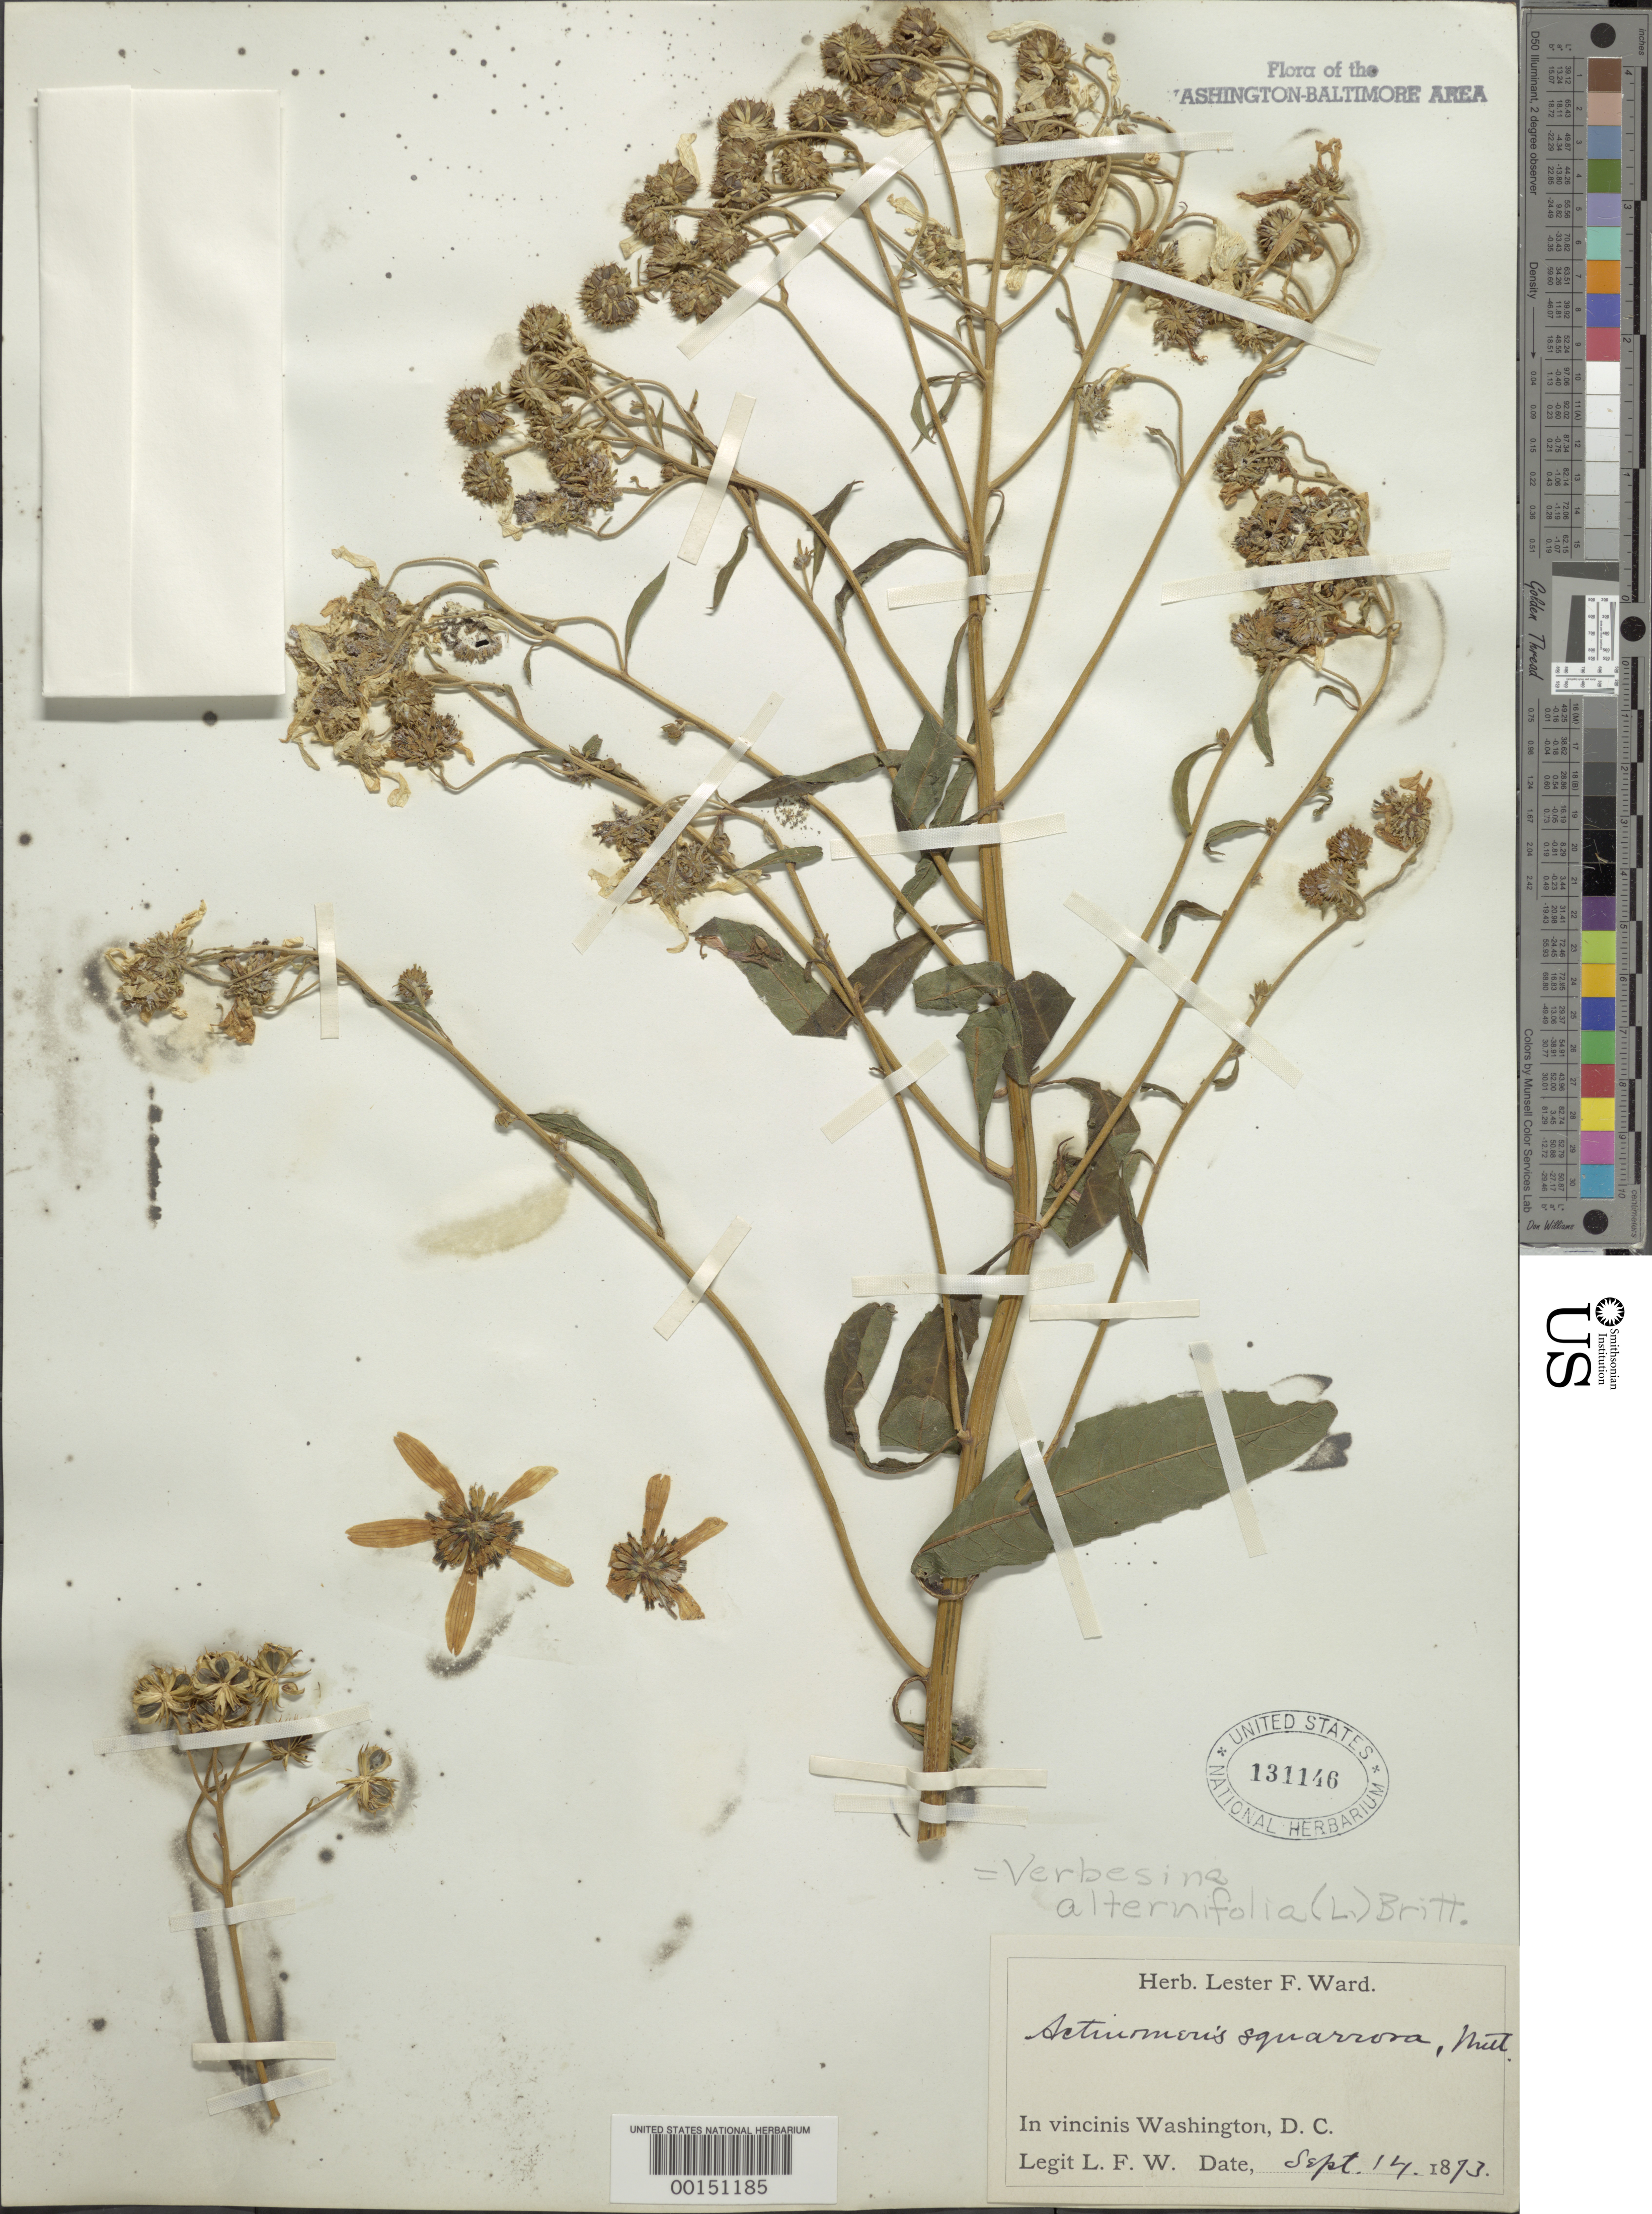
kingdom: Plantae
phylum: Tracheophyta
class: Magnoliopsida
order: Asterales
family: Asteraceae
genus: Verbesina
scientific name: Verbesina alternifolia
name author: (L.) Britton ex Kearney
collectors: L. F. Ward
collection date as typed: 14 Sep 1873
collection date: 1873-09-14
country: United States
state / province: District of Columbia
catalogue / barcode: US 131146